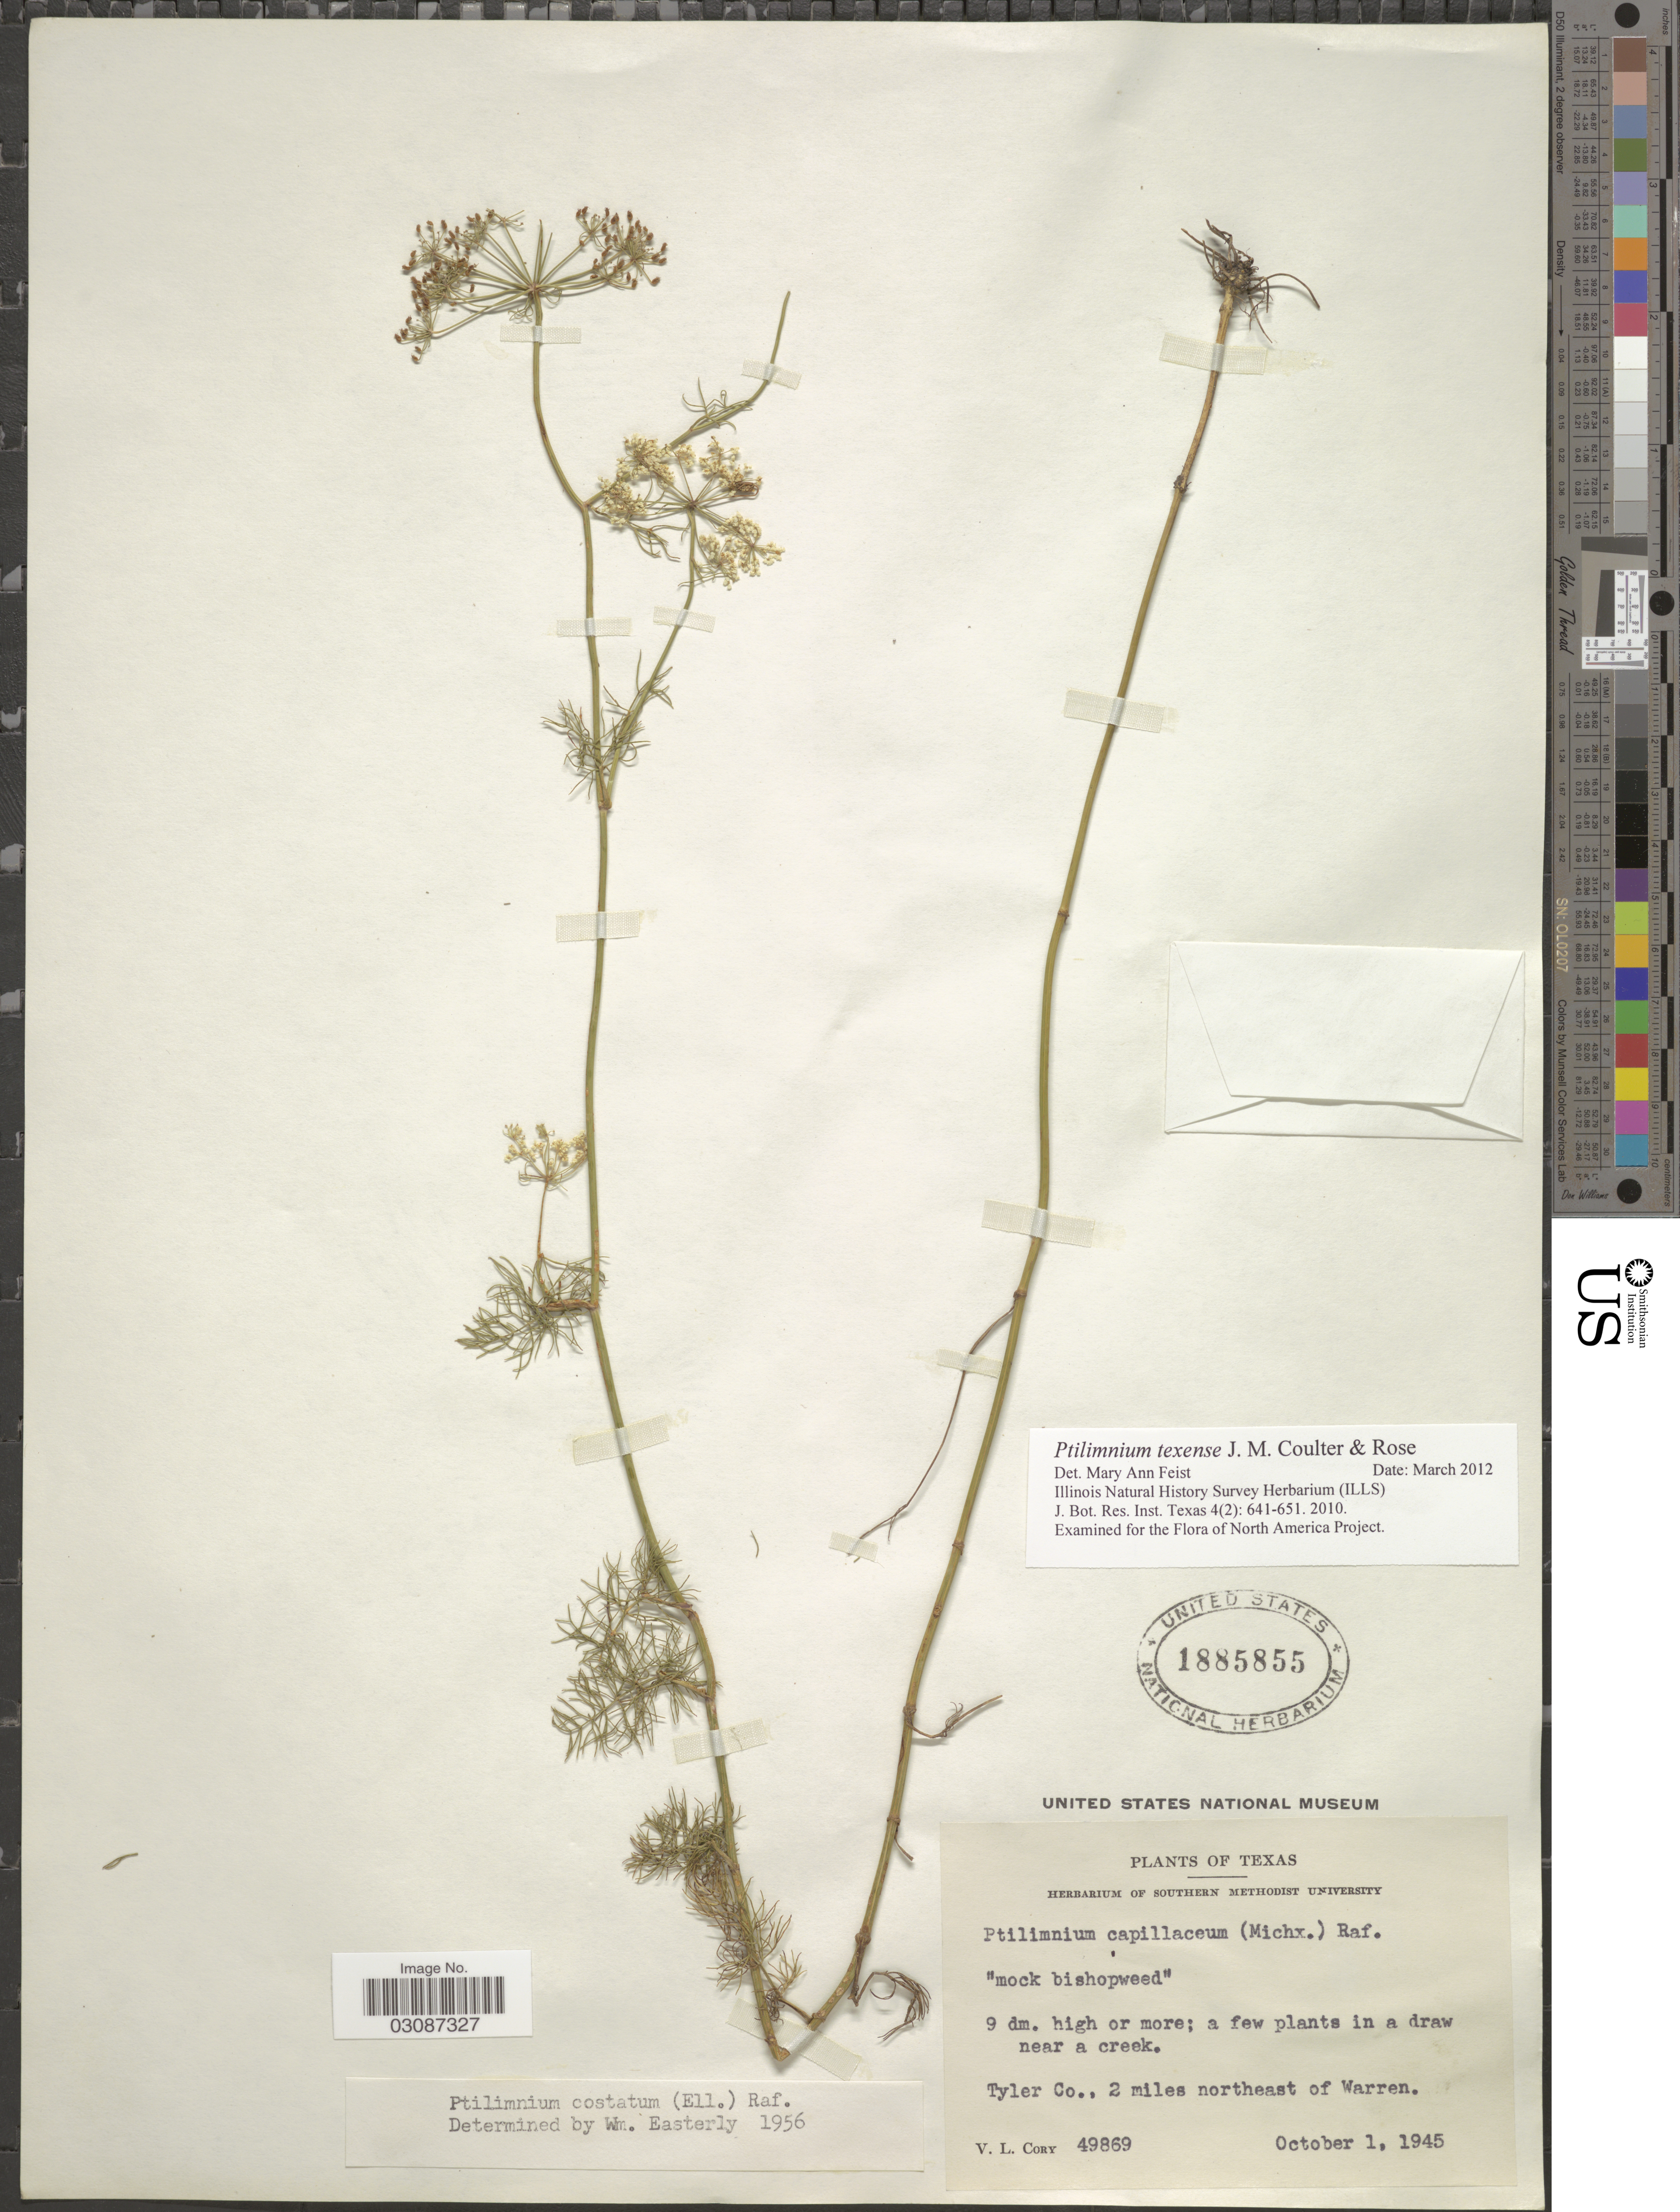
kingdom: Plantae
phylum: Tracheophyta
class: Magnoliopsida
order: Apiales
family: Apiaceae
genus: Ptilimnium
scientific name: Ptilimnium x texense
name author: (J.M. Coult. & Rose) Easterly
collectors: V. Cory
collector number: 49869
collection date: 1945-10-01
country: United States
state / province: Texas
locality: Tyler Co., 2 miles northeast of Warren.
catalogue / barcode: US 1885855